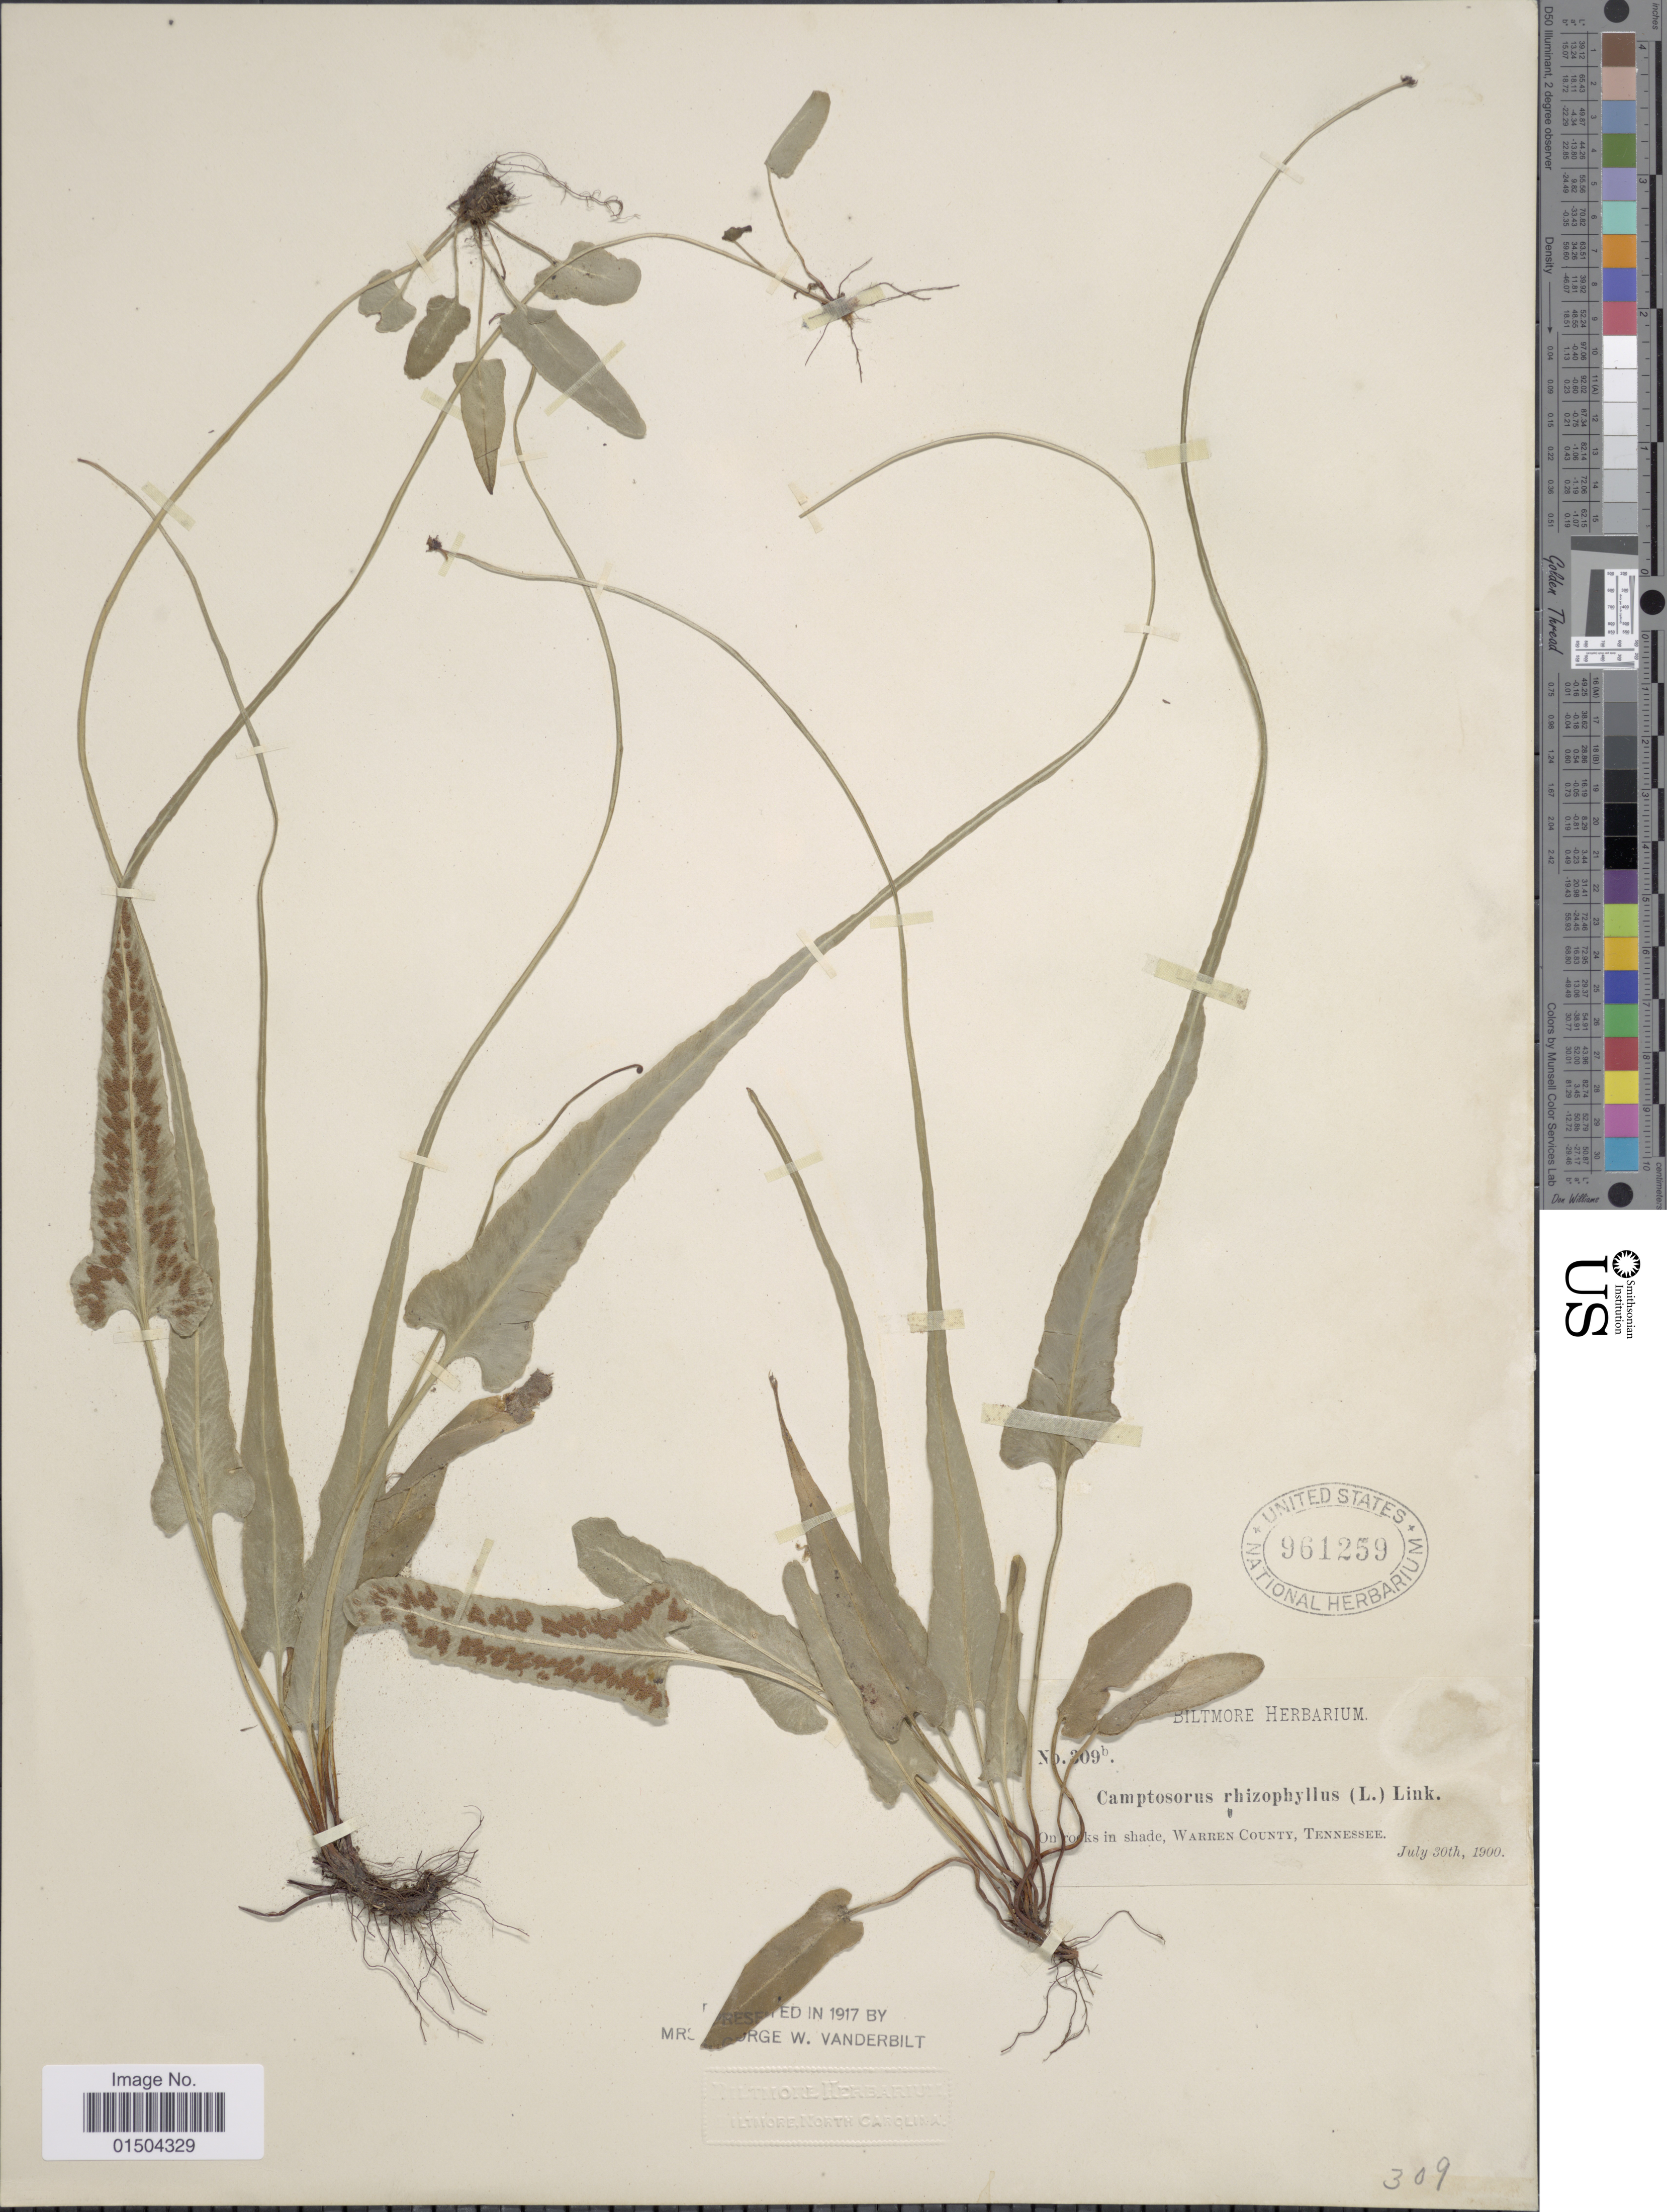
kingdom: Plantae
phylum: Tracheophyta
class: Polypodiopsida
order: Polypodiales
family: Aspleniaceae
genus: Asplenium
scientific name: Asplenium rhizophyllum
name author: L.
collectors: ex herb. Biltmore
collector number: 309b*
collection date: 1900-07-30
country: United States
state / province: Tennessee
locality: On rocks in shade, Warren County.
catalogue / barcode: US 961259